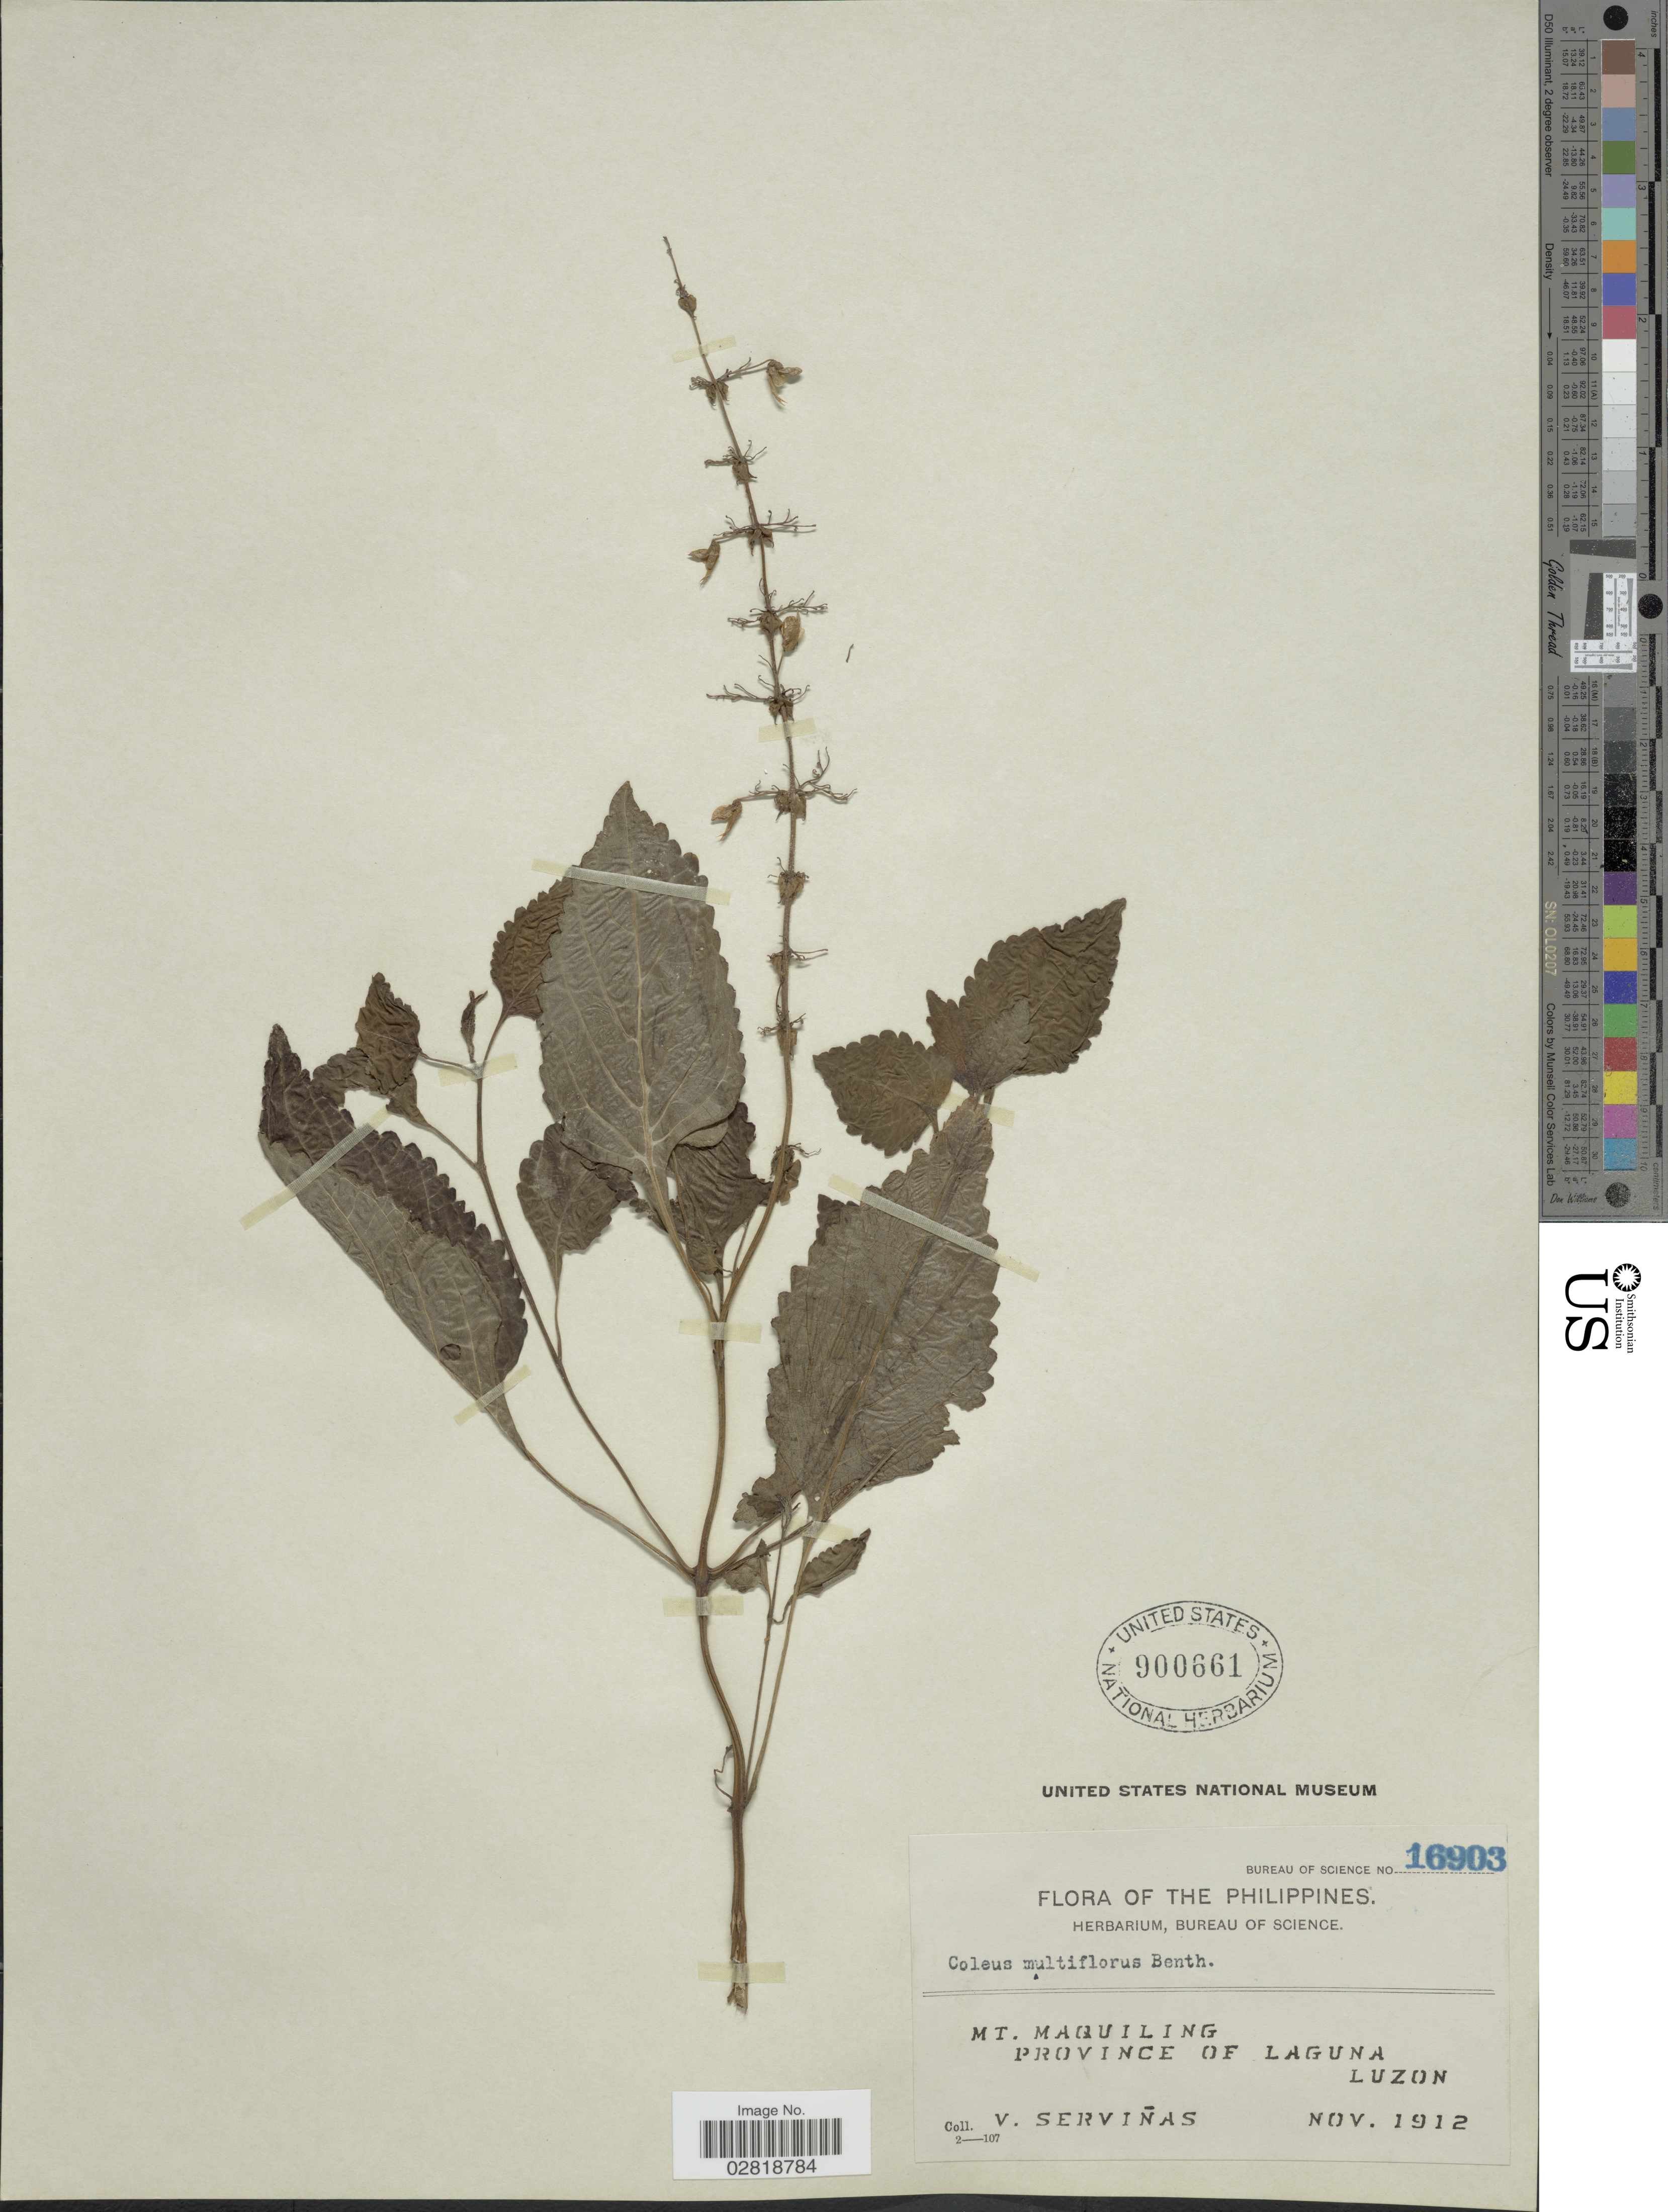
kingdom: Plantae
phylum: Tracheophyta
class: Magnoliopsida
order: Lamiales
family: Lamiaceae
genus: Plectranthus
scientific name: Plectranthus scutellarioides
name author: (L.) R. Br.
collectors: V. Servinas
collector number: Bureau of Science 16903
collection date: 1912-11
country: Philippines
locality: Mt. Maquiling. Province of Laguna. Luzon.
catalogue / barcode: US 900661